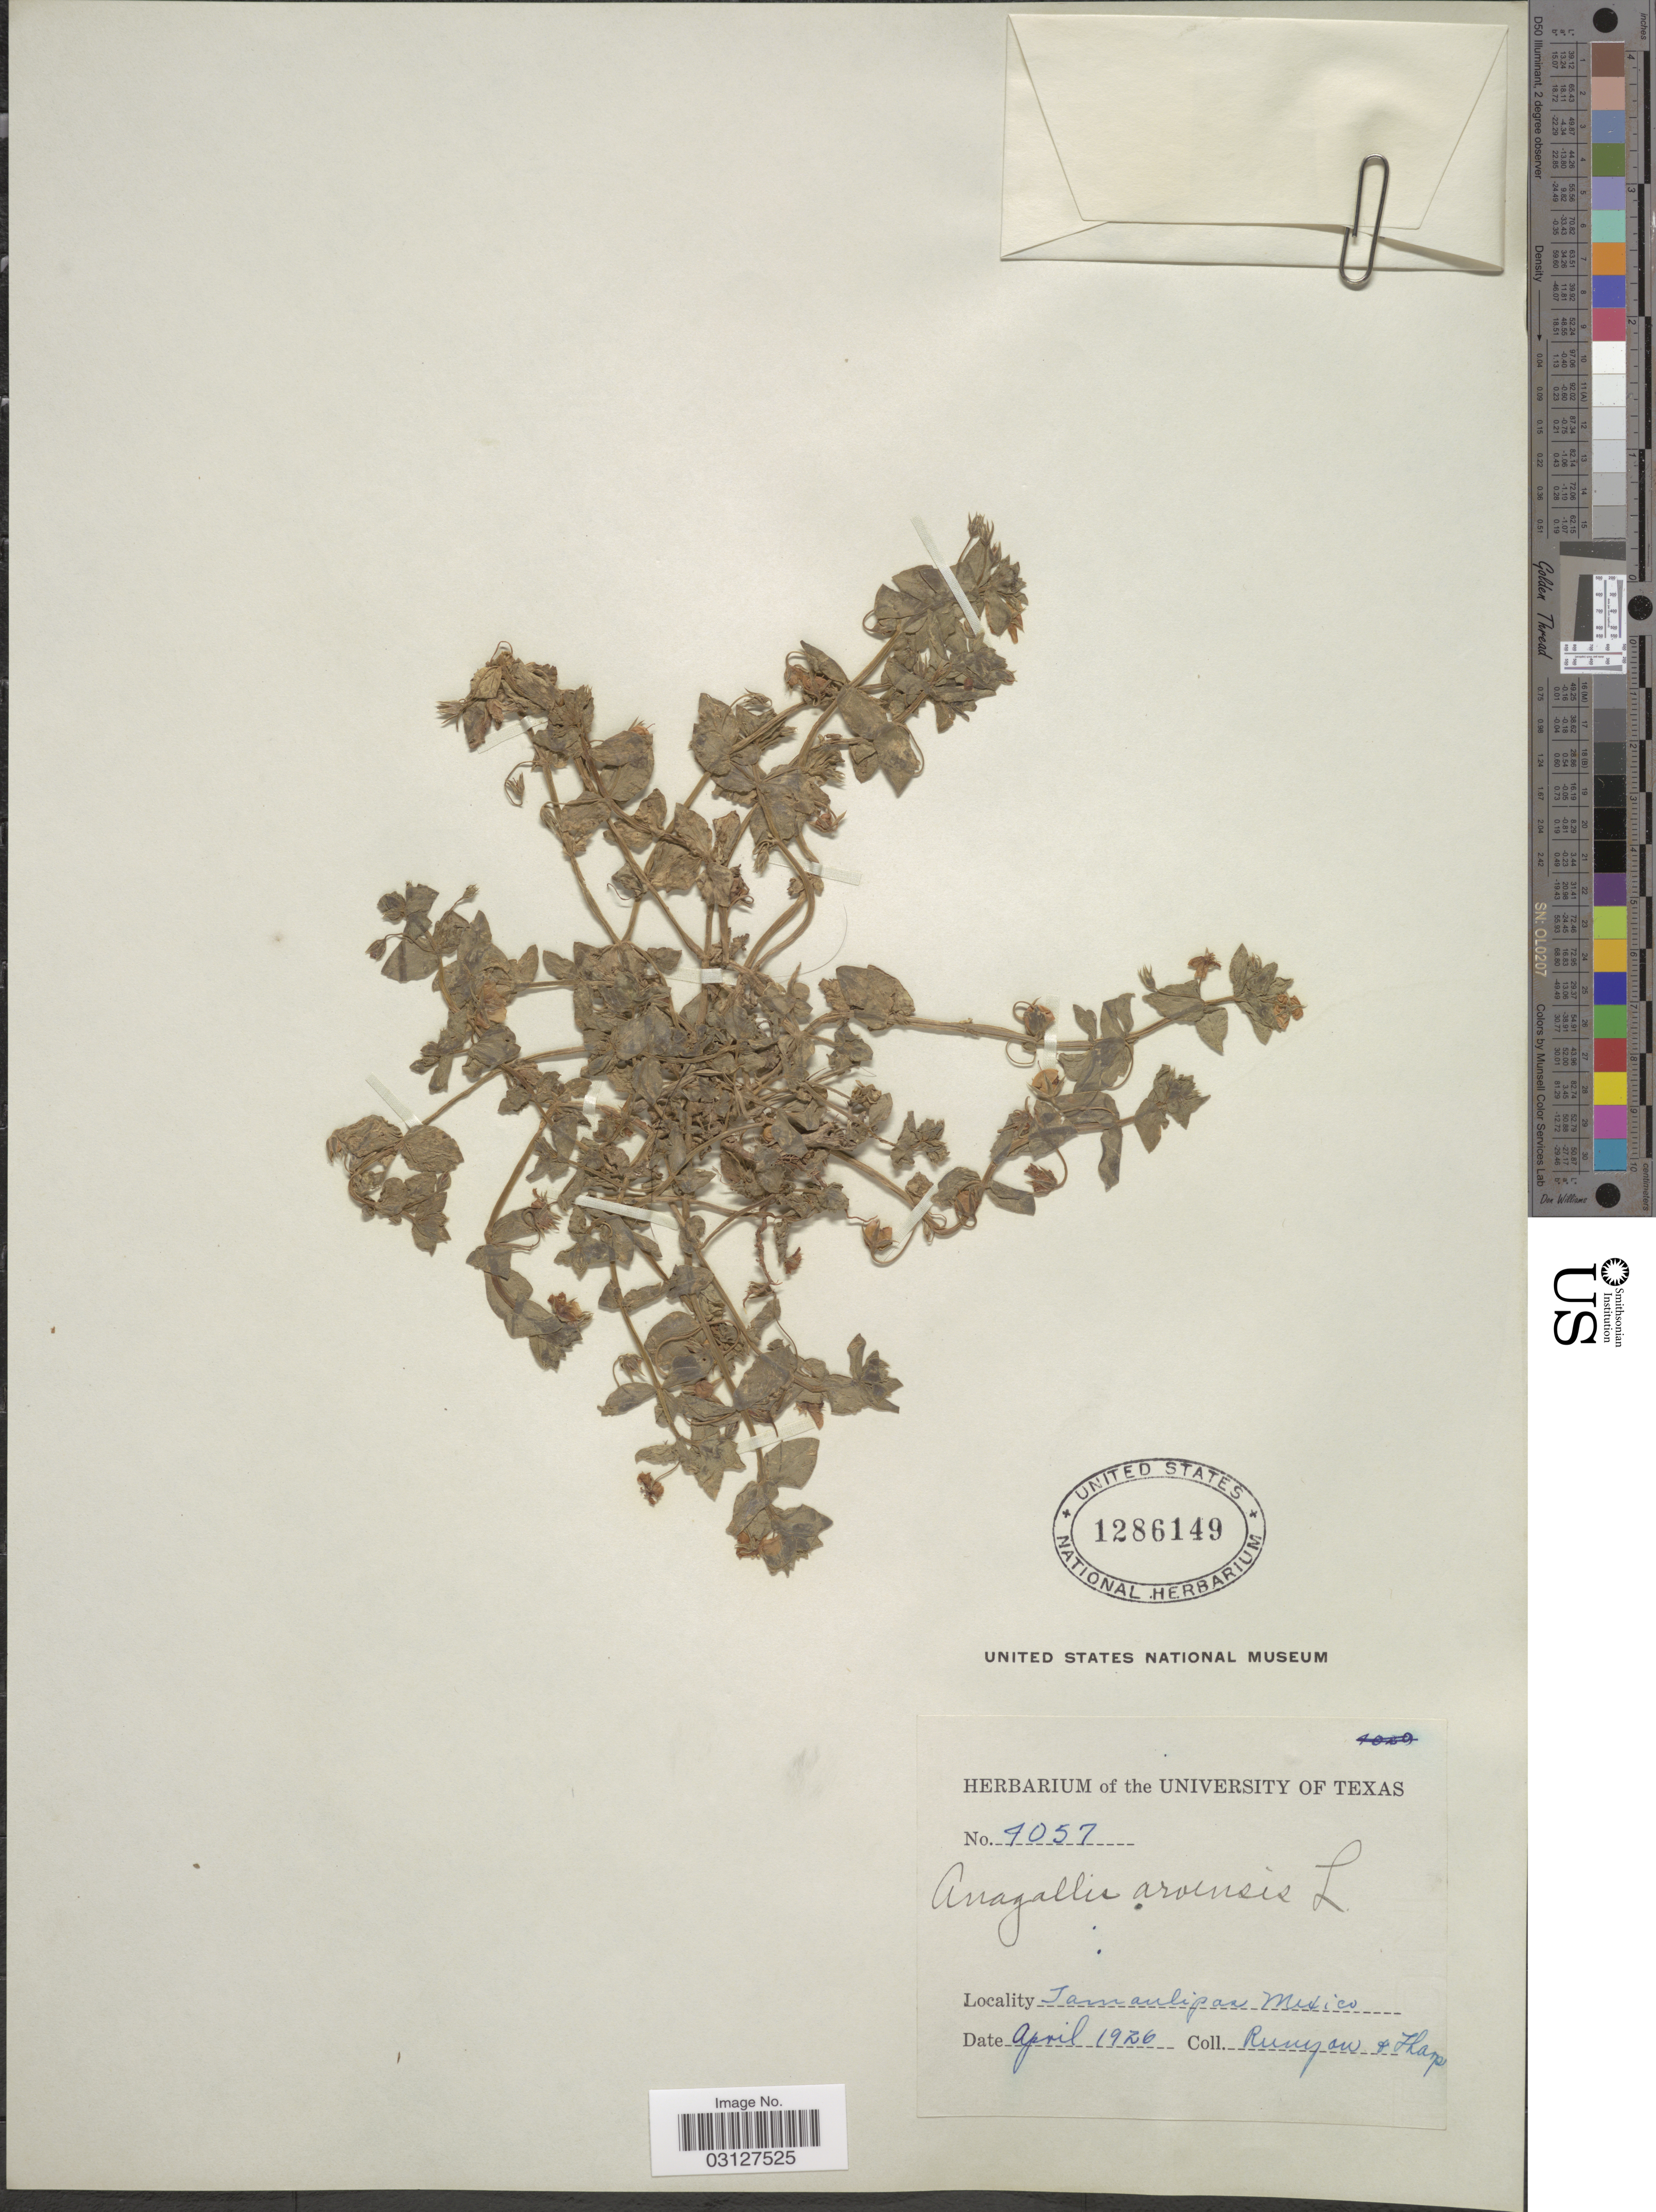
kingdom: Plantae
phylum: Tracheophyta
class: Magnoliopsida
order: Ericales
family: Primulaceae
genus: Anagallis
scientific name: Anagallis arvensis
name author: L.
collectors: -. Runyon & Tharp, --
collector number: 4057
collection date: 1926-04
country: Mexico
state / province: Tamaulipas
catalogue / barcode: US 1286149